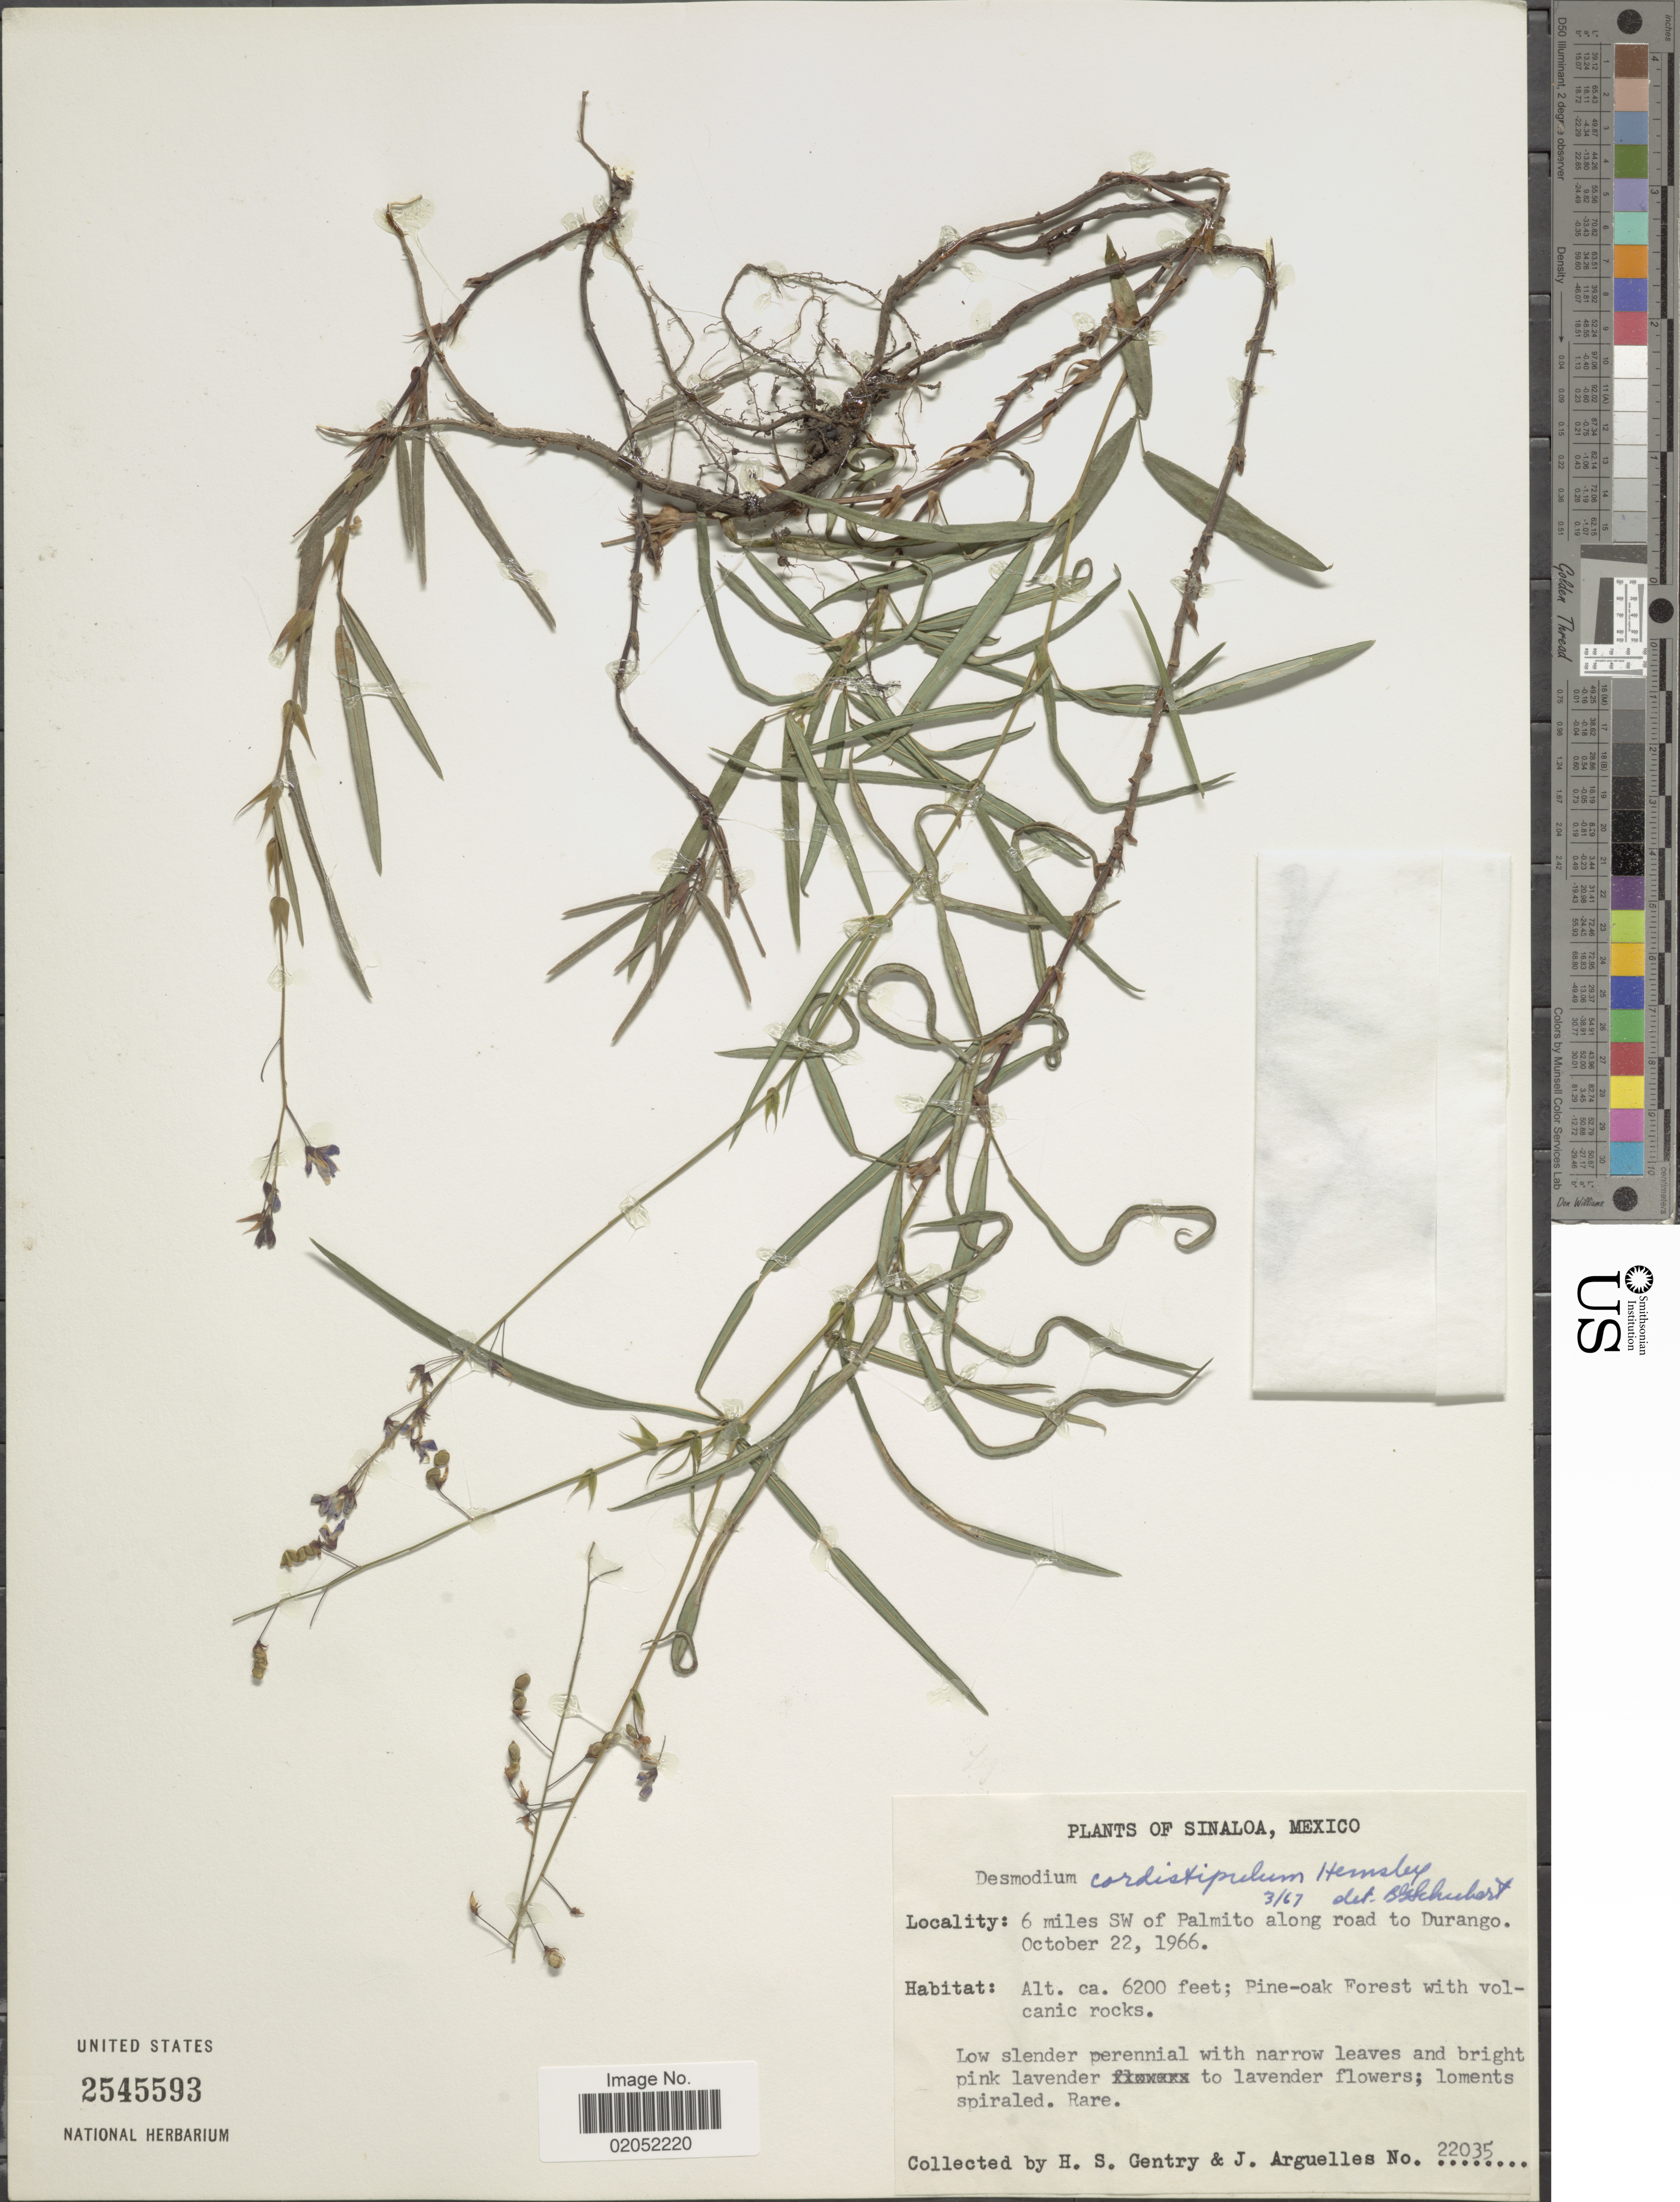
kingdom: Plantae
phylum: Tracheophyta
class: Magnoliopsida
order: Fabales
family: Fabaceae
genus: Desmodium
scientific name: Desmodium cordistipulum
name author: Hemsl.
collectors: H. S. Gentry & J. Arguelles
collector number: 22035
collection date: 1966-10-22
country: Mexico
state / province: Sinaloa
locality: Sinaloa, Mexico. 6 miles SW of Palmito along road to Durango.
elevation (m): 1890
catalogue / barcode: US 2545593